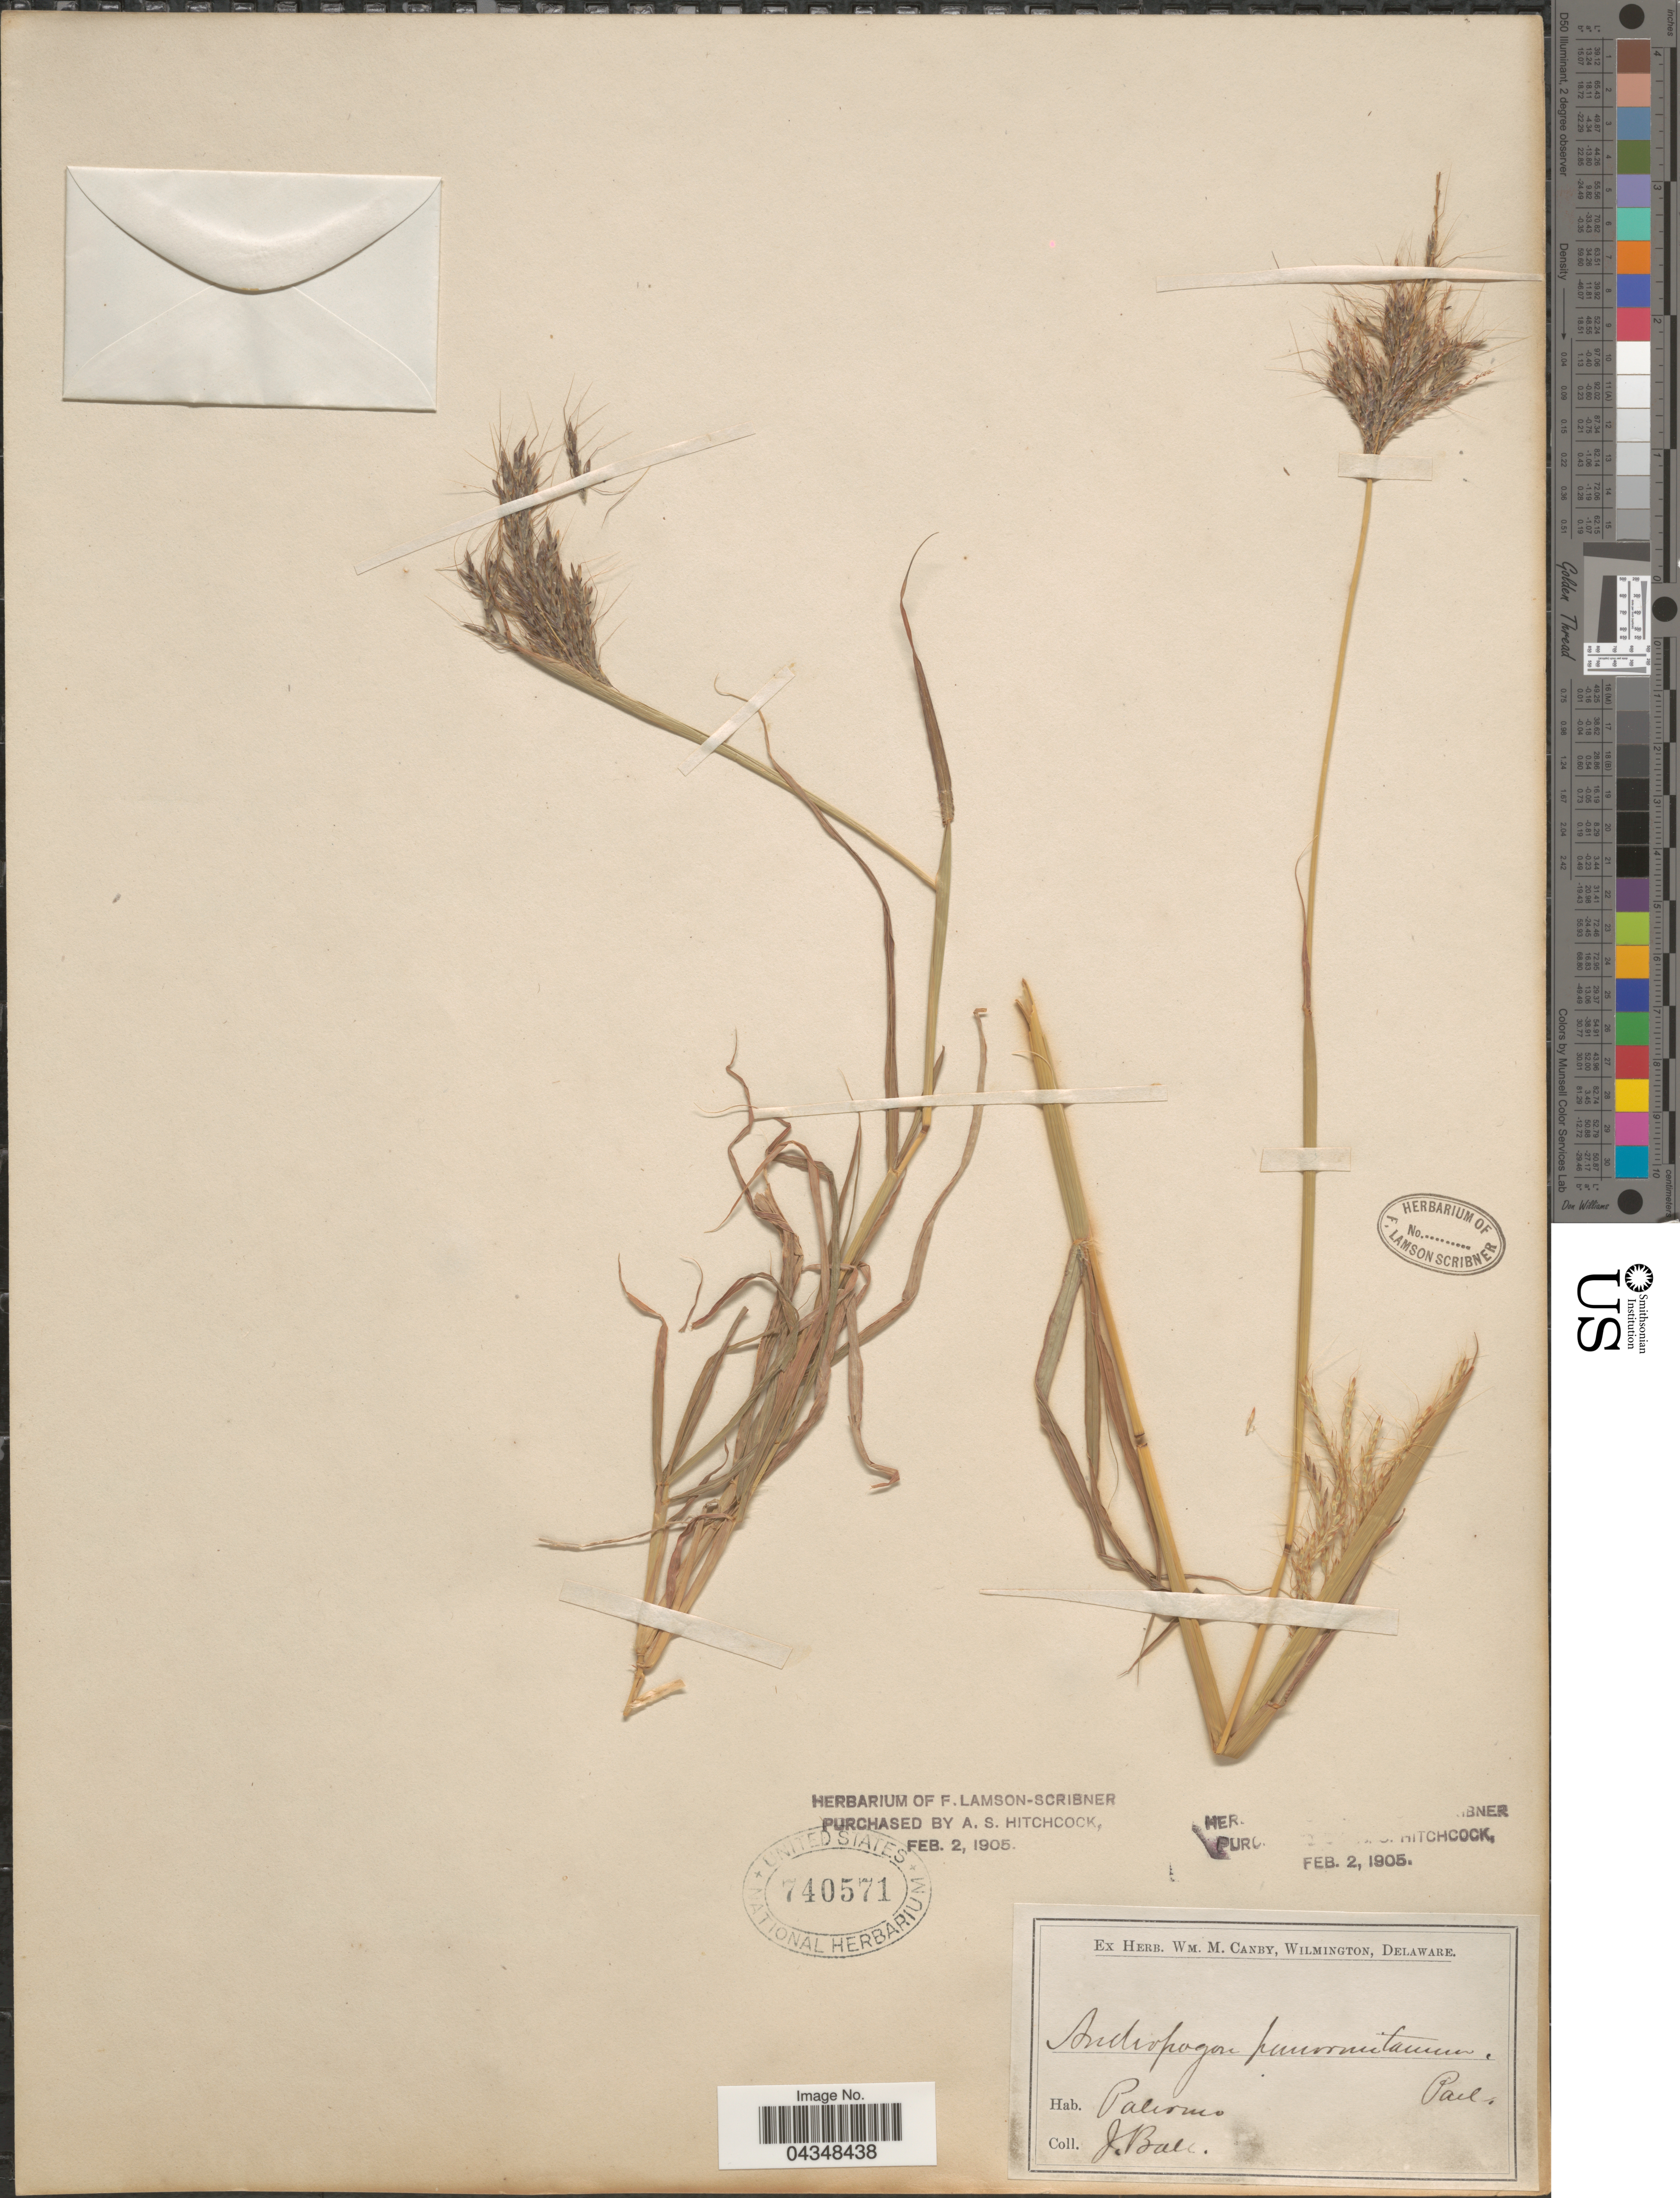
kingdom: Plantae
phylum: Tracheophyta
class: Liliopsida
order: Poales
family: Poaceae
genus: Bothriochloa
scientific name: Bothriochloa pertusa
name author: (L.) A. Camus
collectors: J. Ball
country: Italy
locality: Palermo.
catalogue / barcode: US 740571